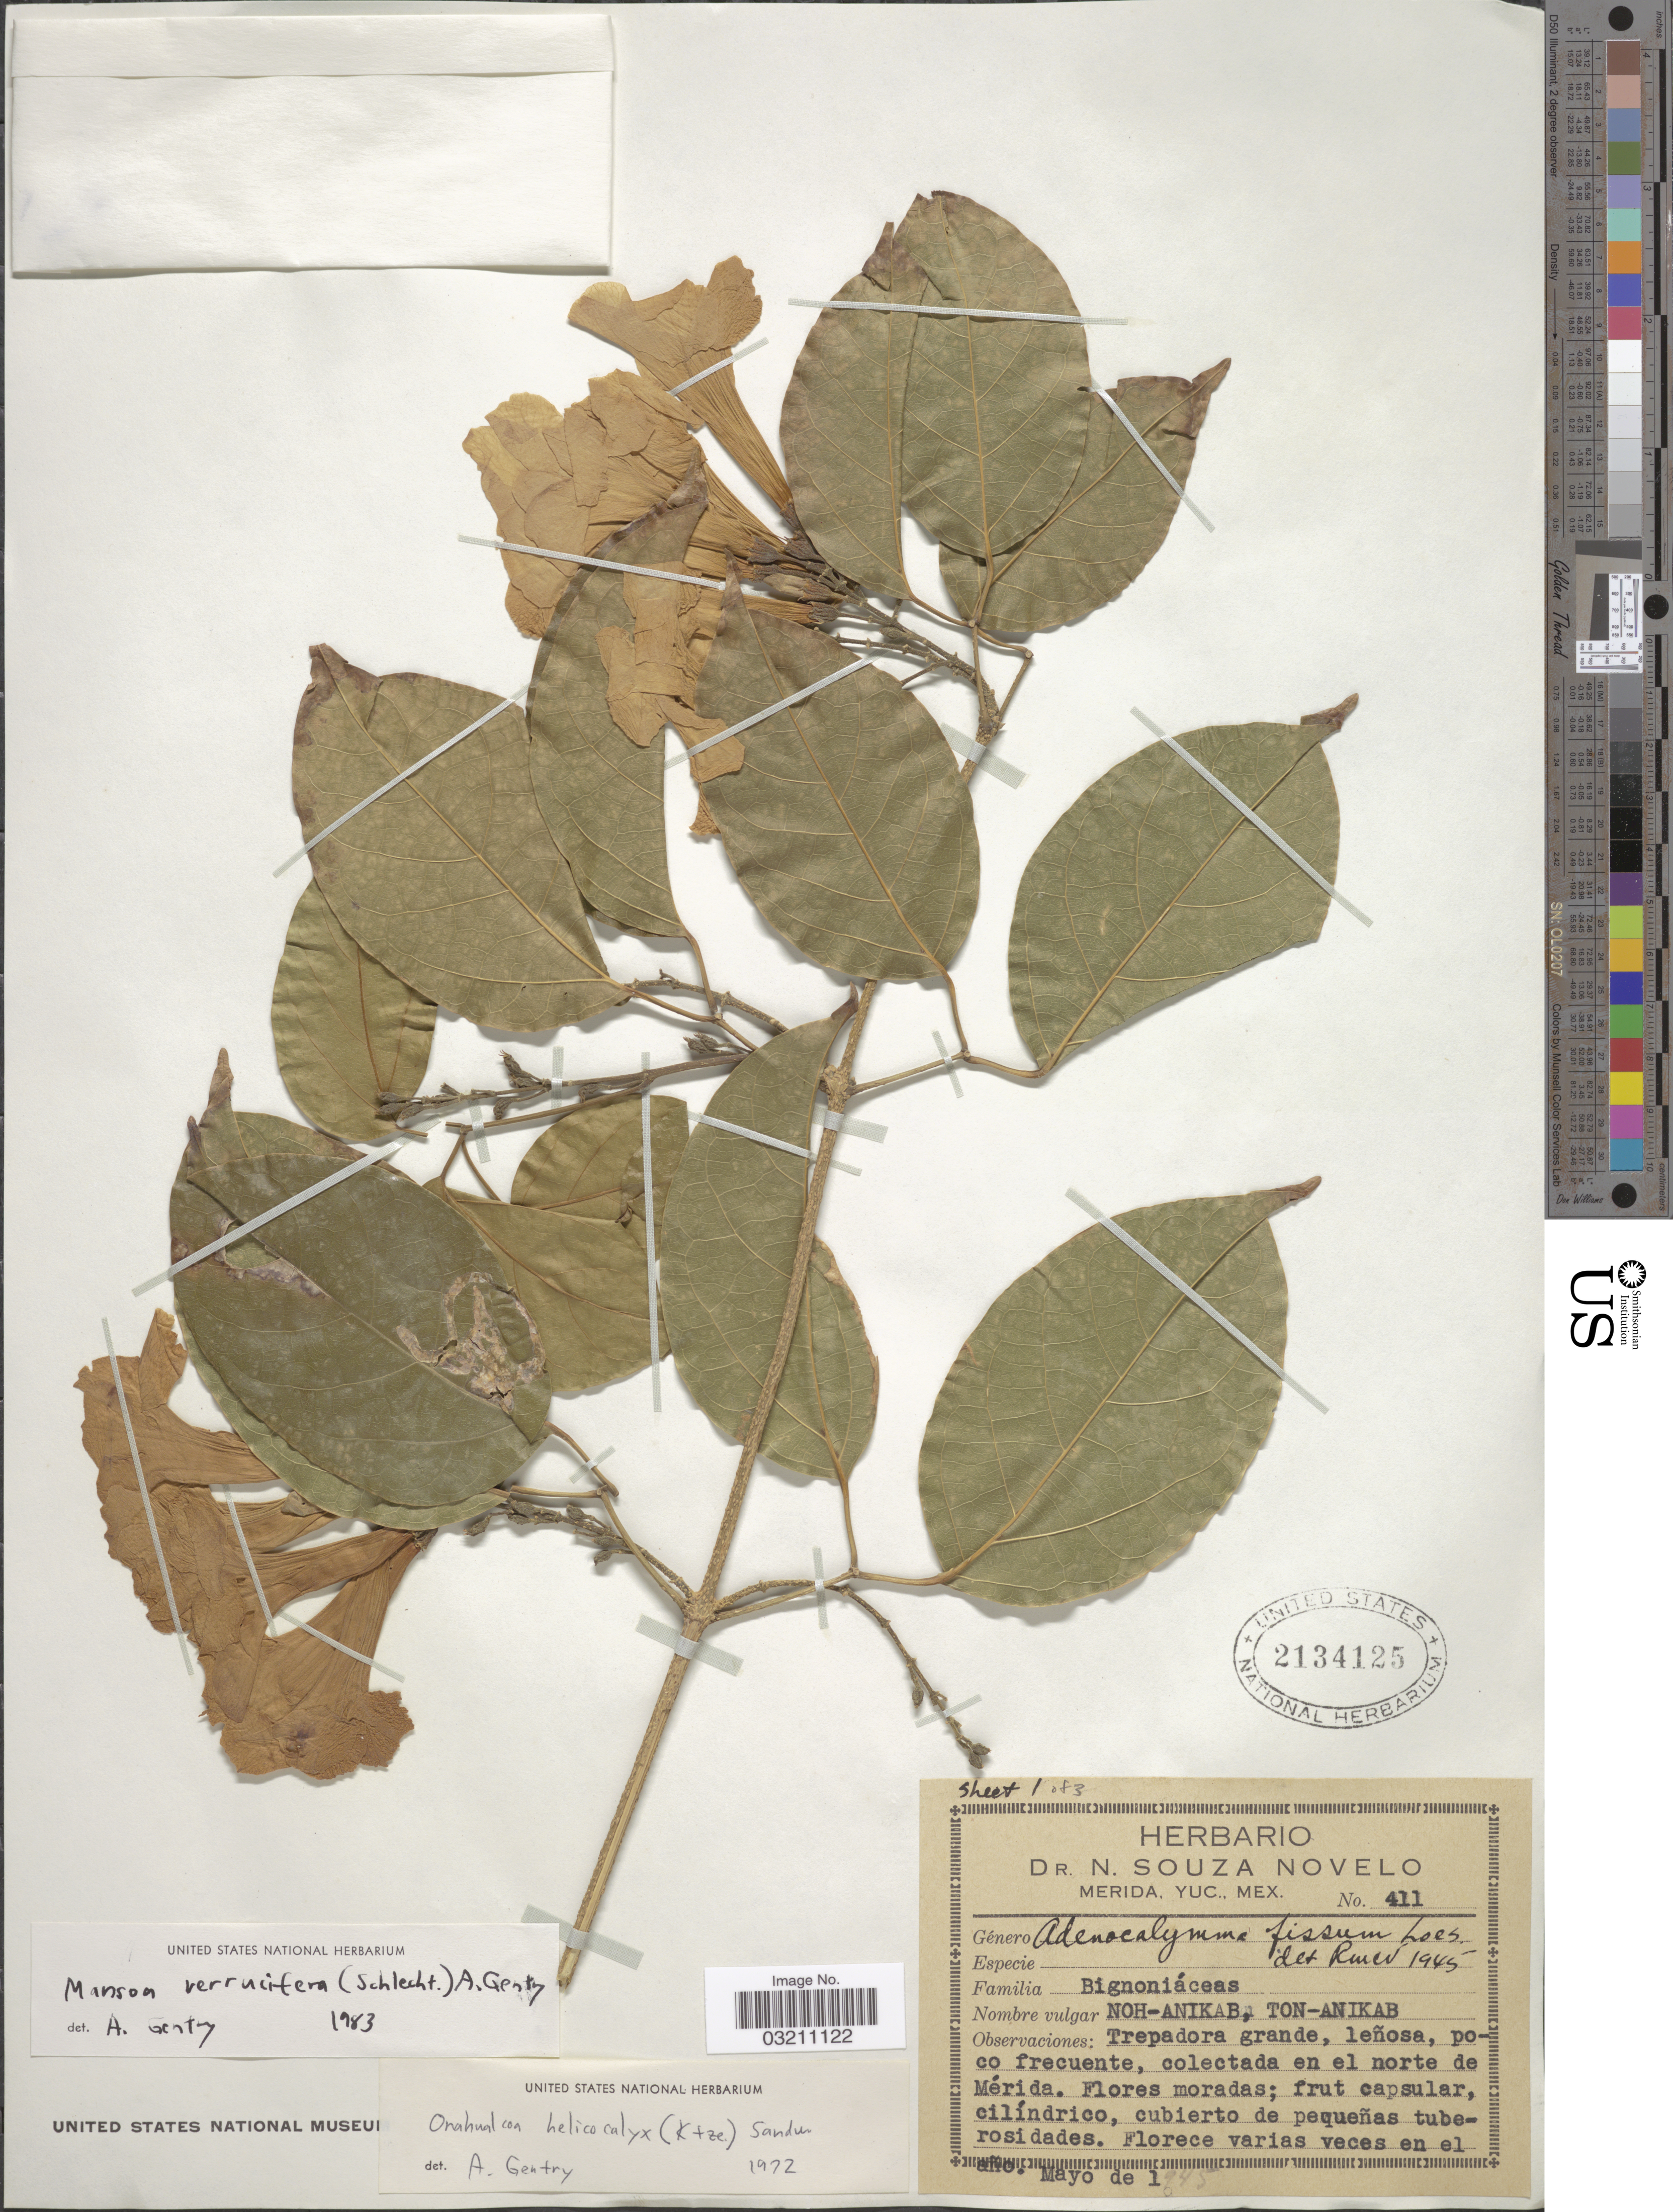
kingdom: Plantae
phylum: Tracheophyta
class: Magnoliopsida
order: Lamiales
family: Bignoniaceae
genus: Mansoa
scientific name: Mansoa verrucifera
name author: (Schltdl.) A.H. Gentry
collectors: ex herb. Souza Novelo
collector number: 411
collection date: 1945-05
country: Mexico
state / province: Yucatán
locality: En el norte de Mérida.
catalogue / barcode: US 2134125